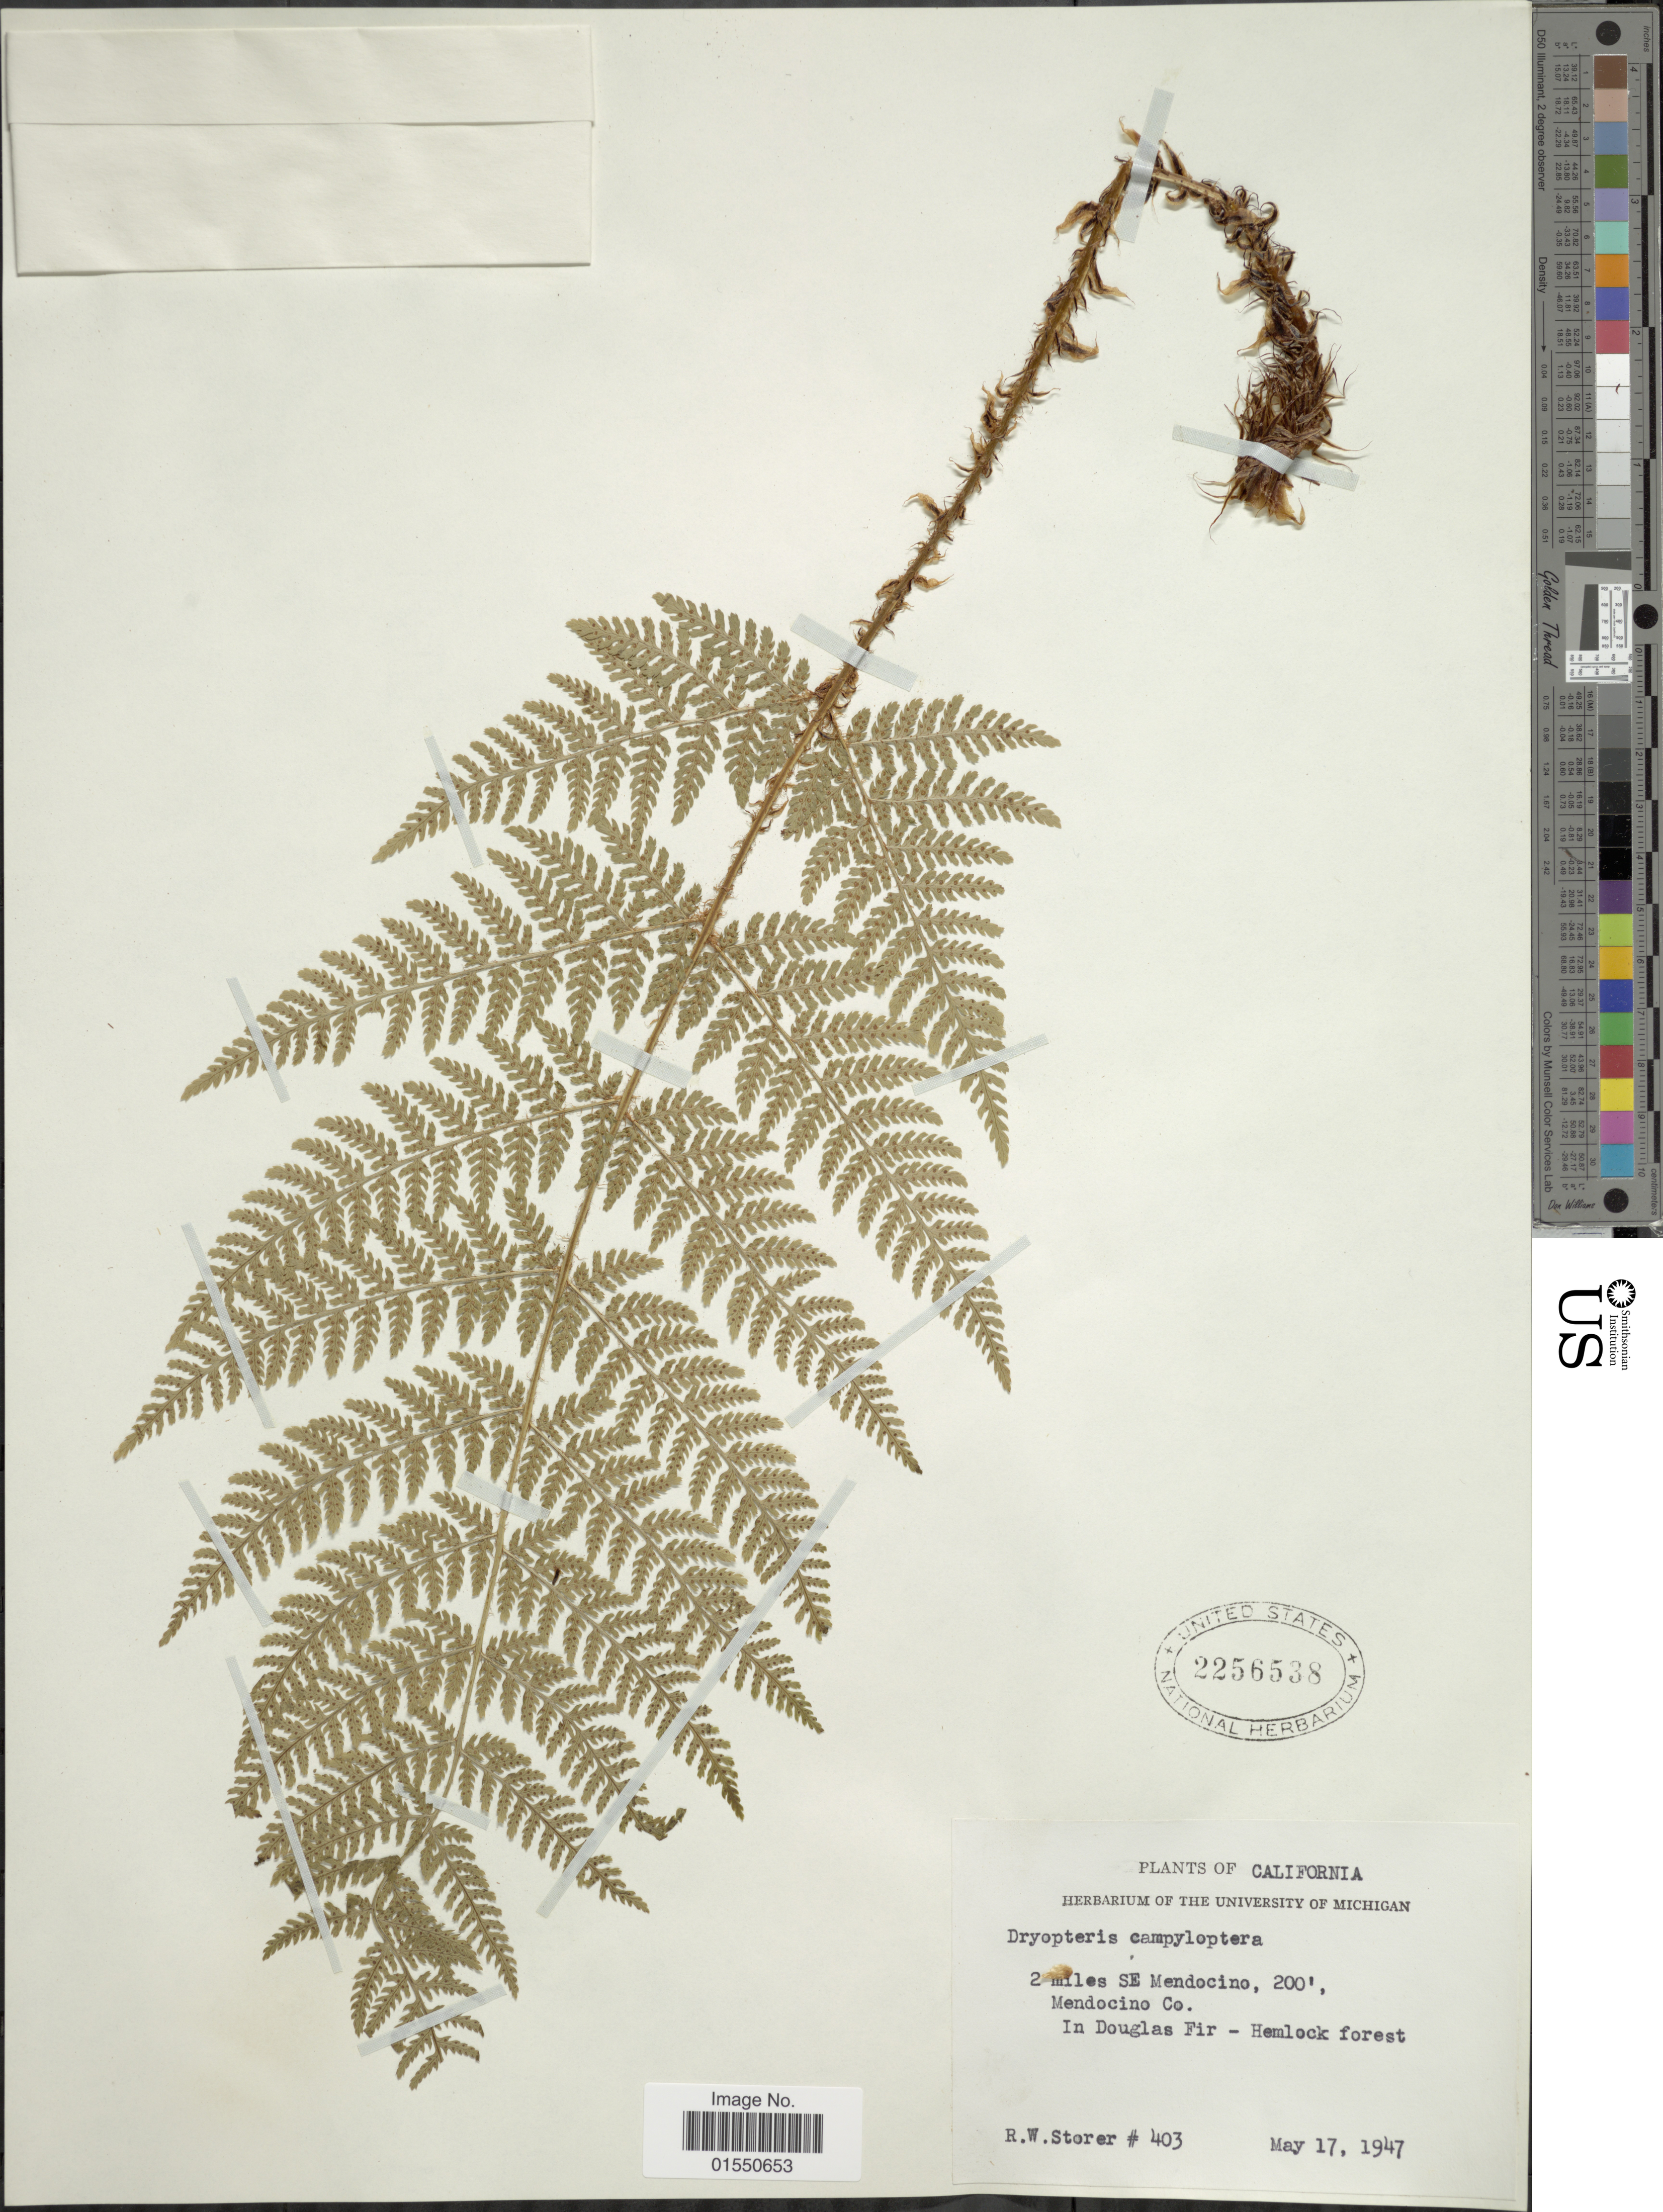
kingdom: Plantae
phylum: Tracheophyta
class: Polypodiopsida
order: Polypodiales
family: Dryopteridaceae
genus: Dryopteris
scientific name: Dryopteris expansa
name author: (C. Presl) Fraser-Jenk. & Jermy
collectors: R. Storer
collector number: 403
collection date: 1947-05-17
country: United States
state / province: California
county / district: Mendocino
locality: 2 miles SE Mendocino, Mendocino Co. In Douglas Fir - Hemlock forest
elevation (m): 61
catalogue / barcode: US 2256538